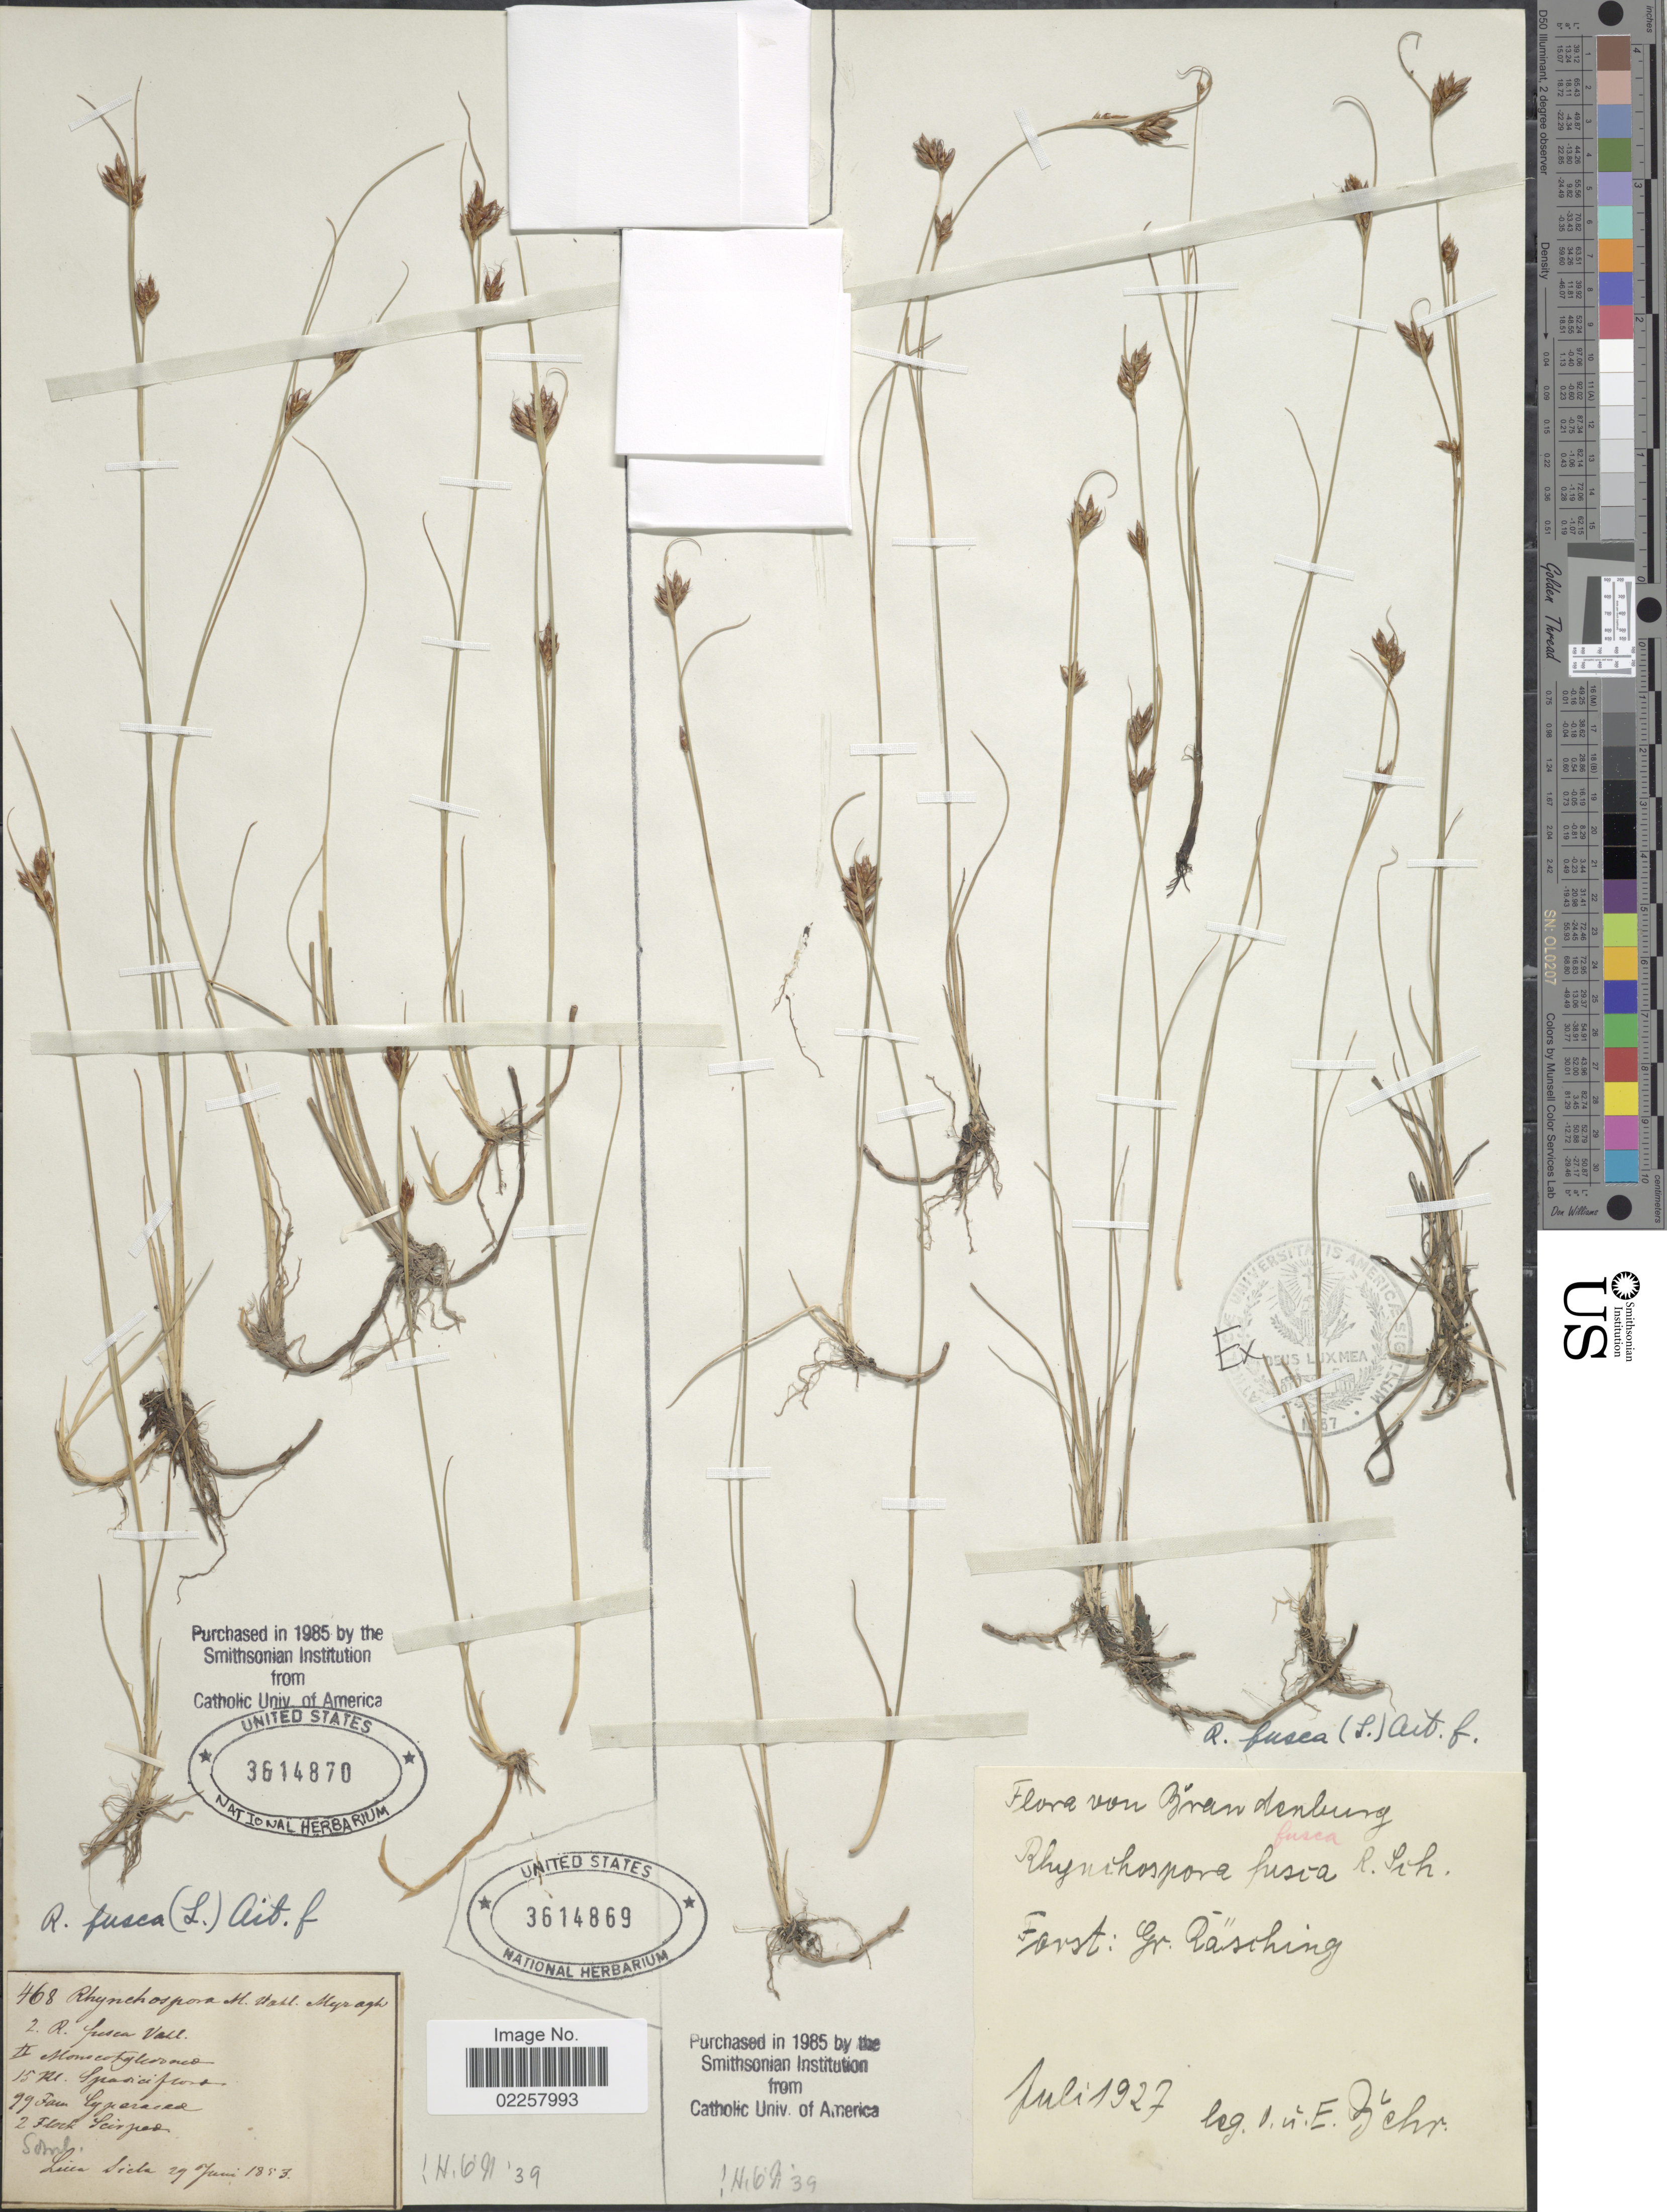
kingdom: Plantae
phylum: Tracheophyta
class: Liliopsida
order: Poales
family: Cyperaceae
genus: Rhynchospora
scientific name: Rhynchospora fusca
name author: (L.) W.T. Aiton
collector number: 468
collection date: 1883-06-29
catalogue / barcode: US 3614870